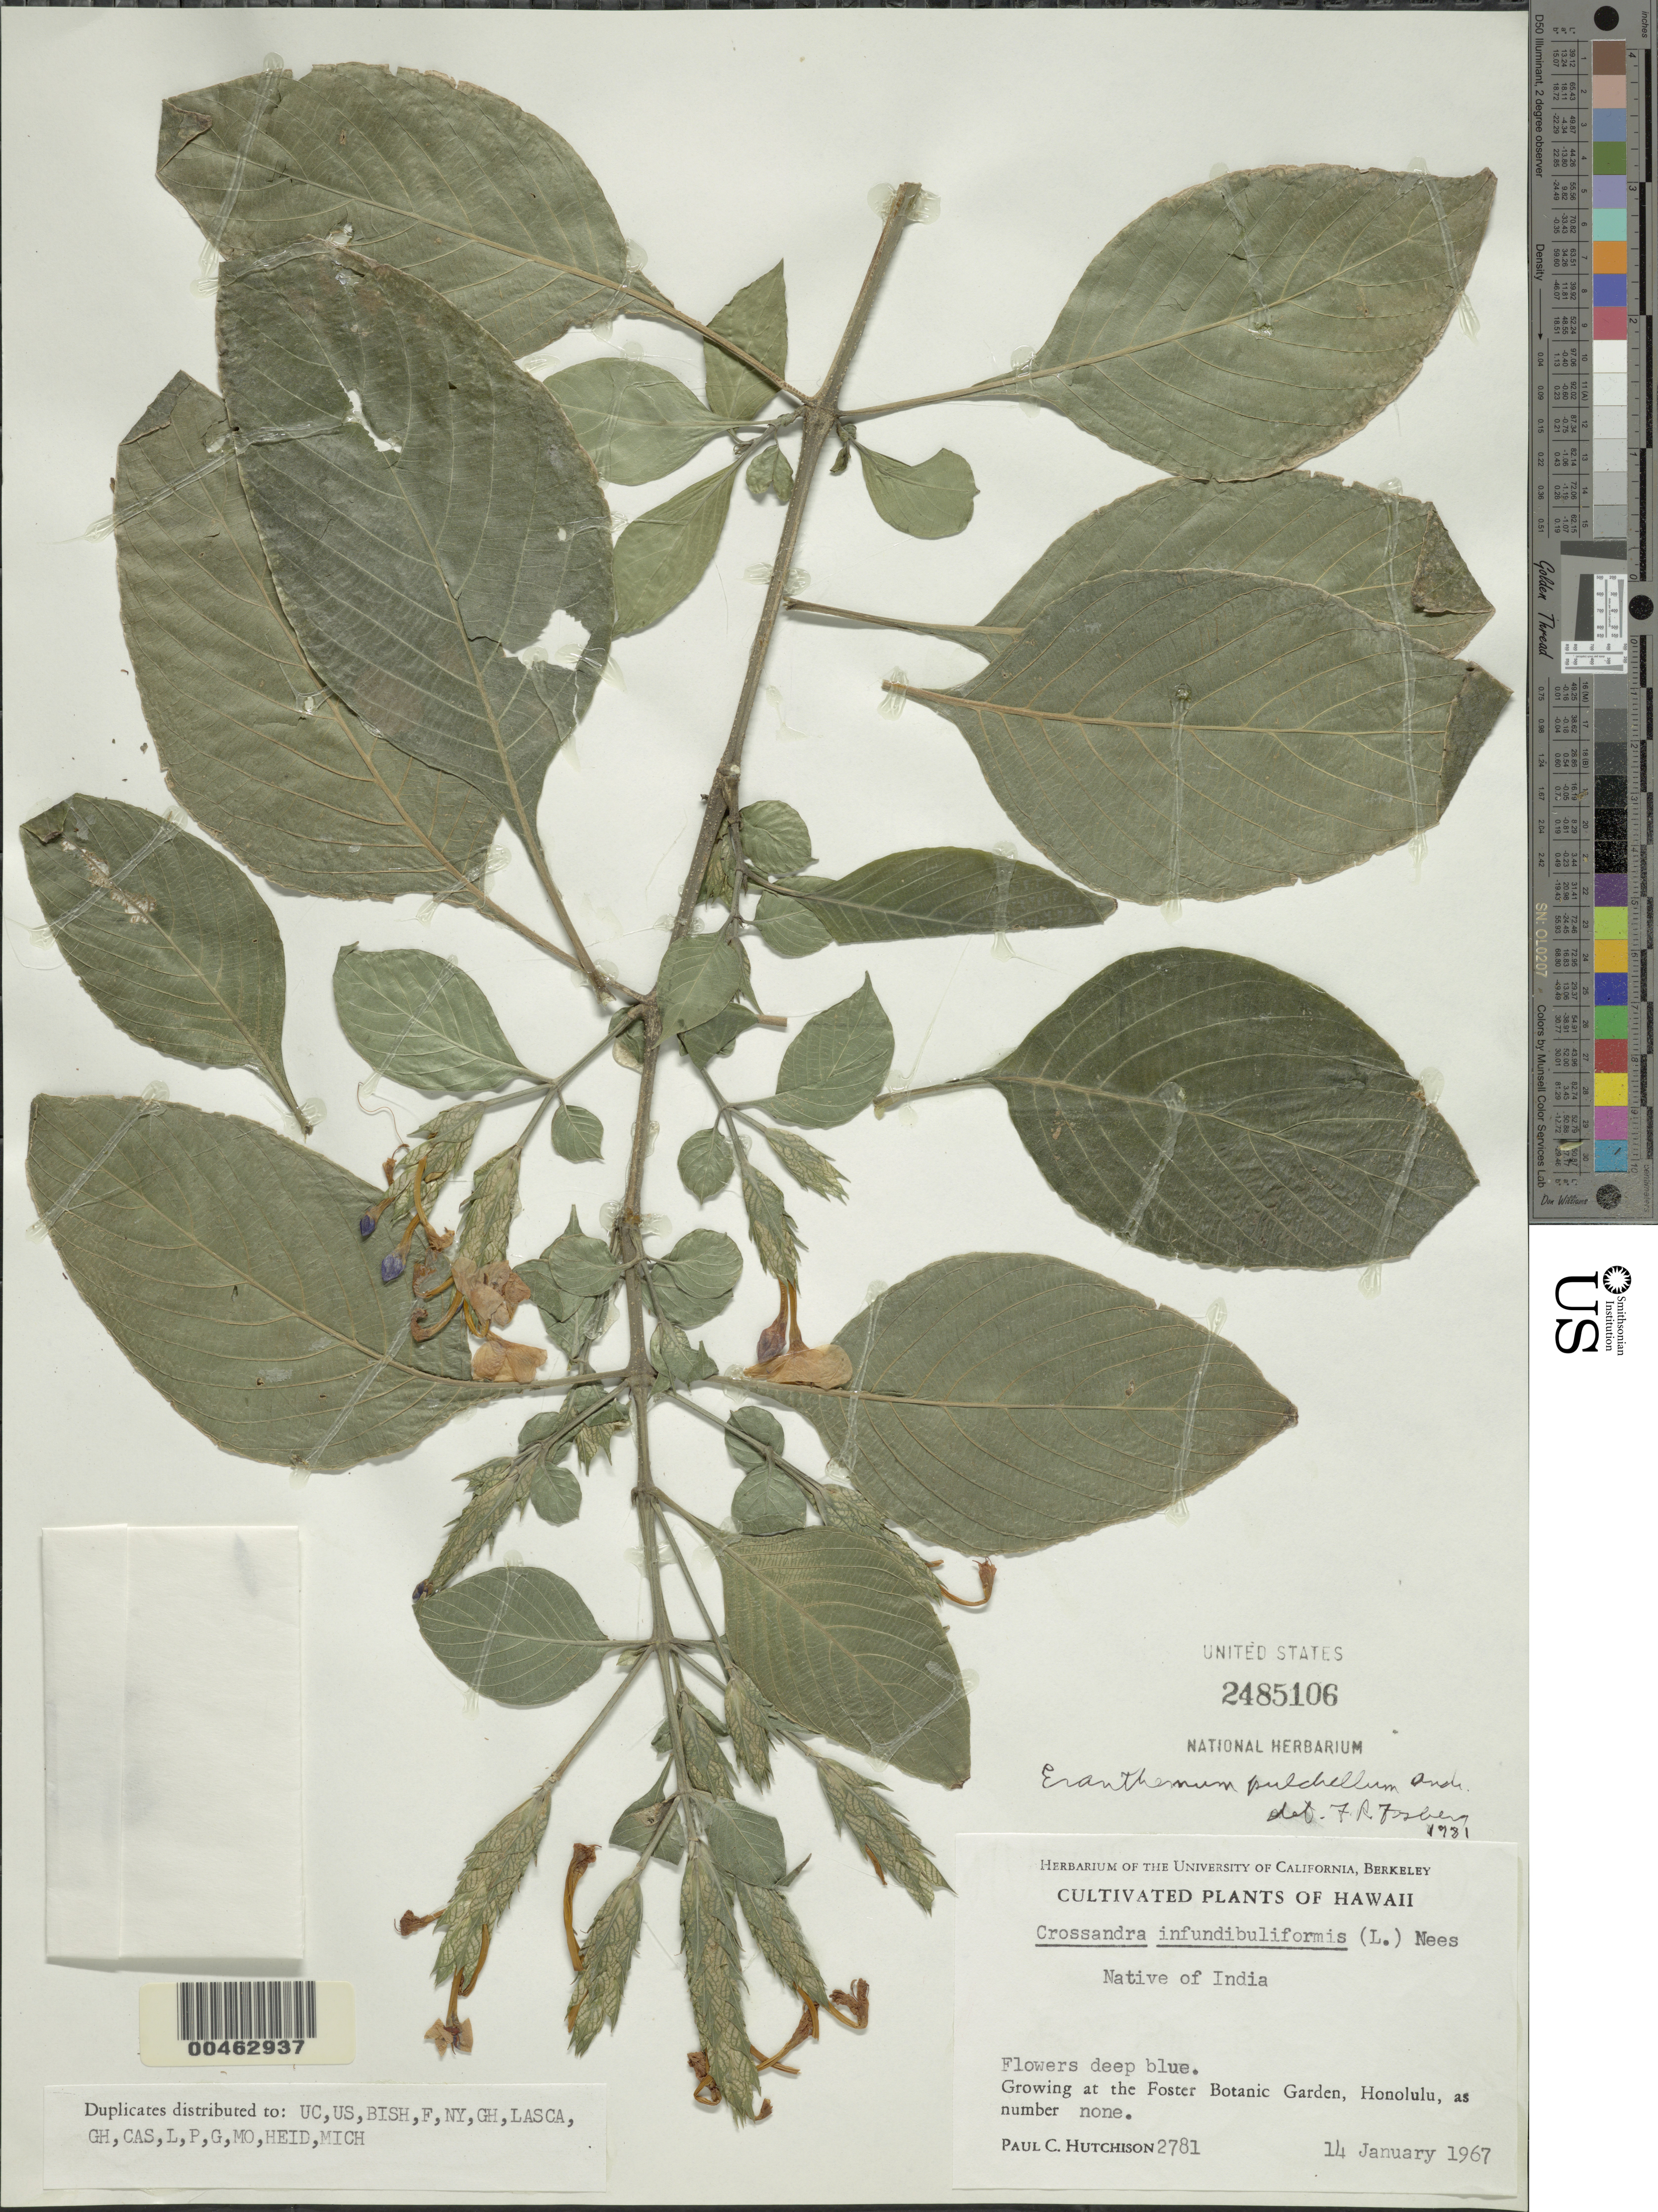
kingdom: Plantae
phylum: Tracheophyta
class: Magnoliopsida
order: Lamiales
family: Acanthaceae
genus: Eranthemum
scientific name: Eranthemum pulchellum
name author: Andrews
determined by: Fosberg, F. R.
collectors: P. C. Hutchison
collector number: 2781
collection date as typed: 14 Jan 1967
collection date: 1967-01-14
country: United States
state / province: Hawaii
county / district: Honolulu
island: Oahu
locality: Growing at the Foster Botanic Garden, Honolulu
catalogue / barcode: US 2485106